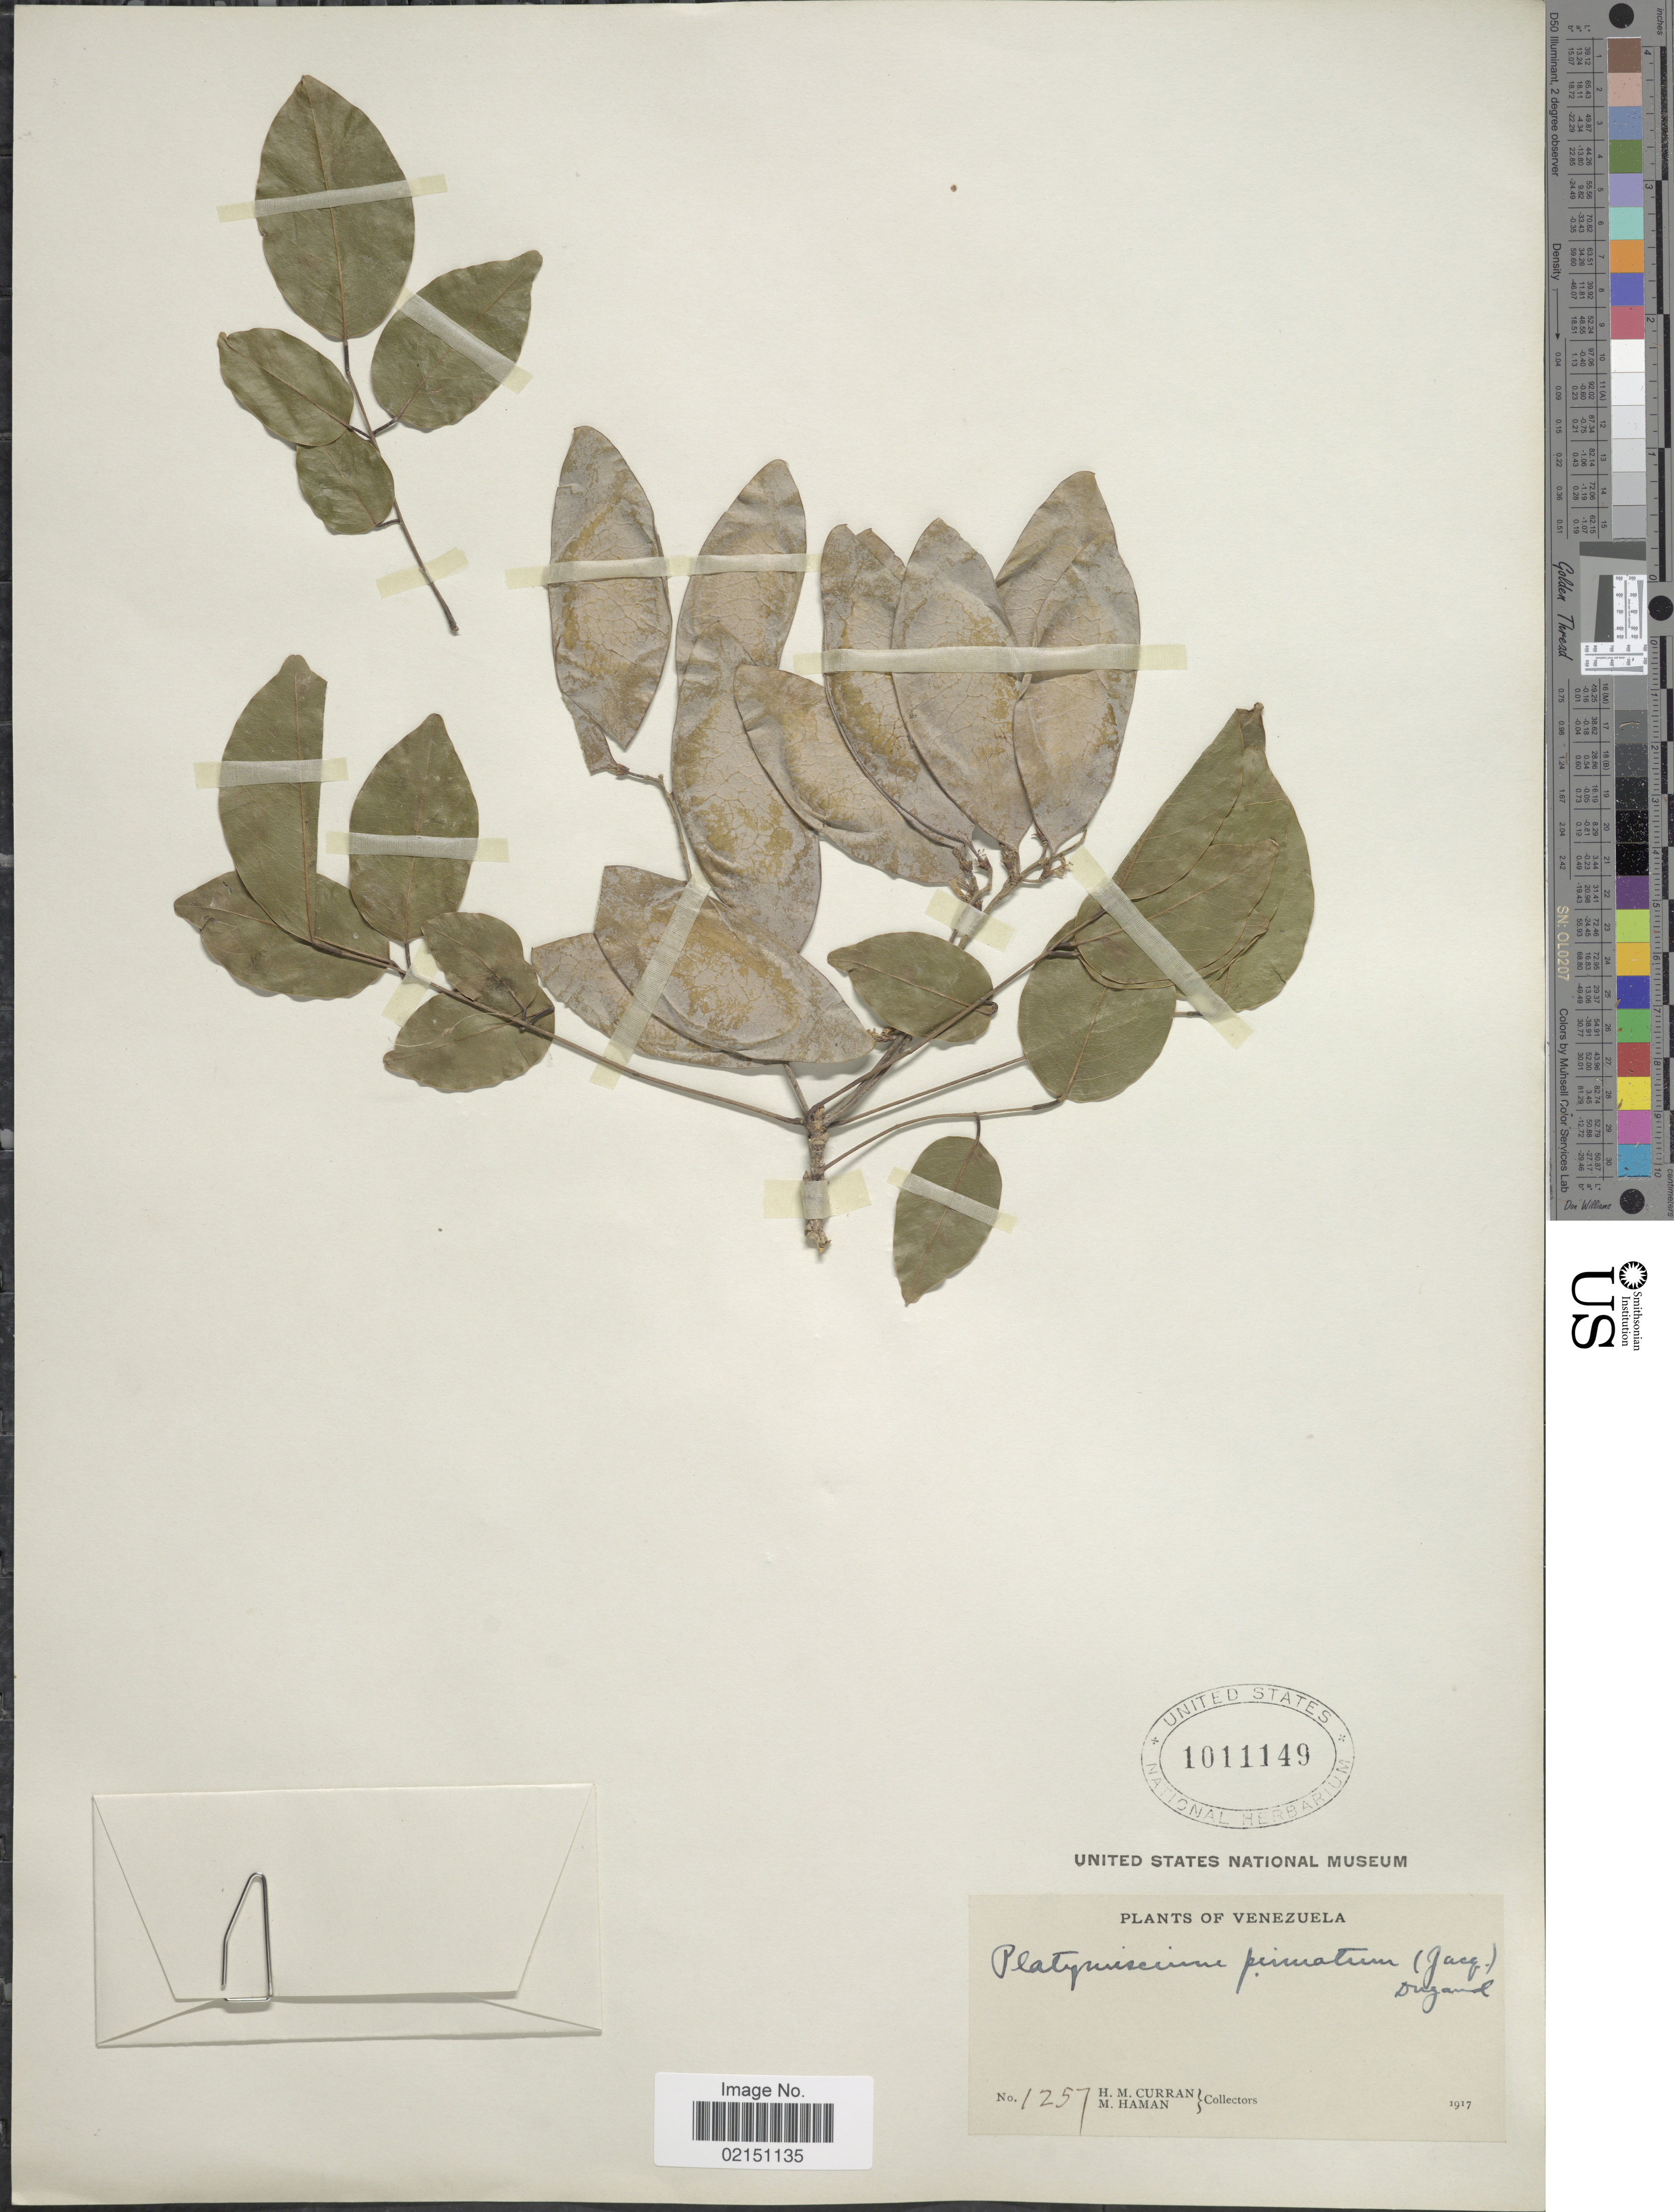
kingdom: Plantae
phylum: Tracheophyta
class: Magnoliopsida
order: Fabales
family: Fabaceae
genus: Platymiscium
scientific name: Platymiscium pinnatum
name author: (Jacq.) Dugand G.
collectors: H. M. Curran & M. Haman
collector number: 1257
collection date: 1917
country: Venezuela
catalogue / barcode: US 1011149